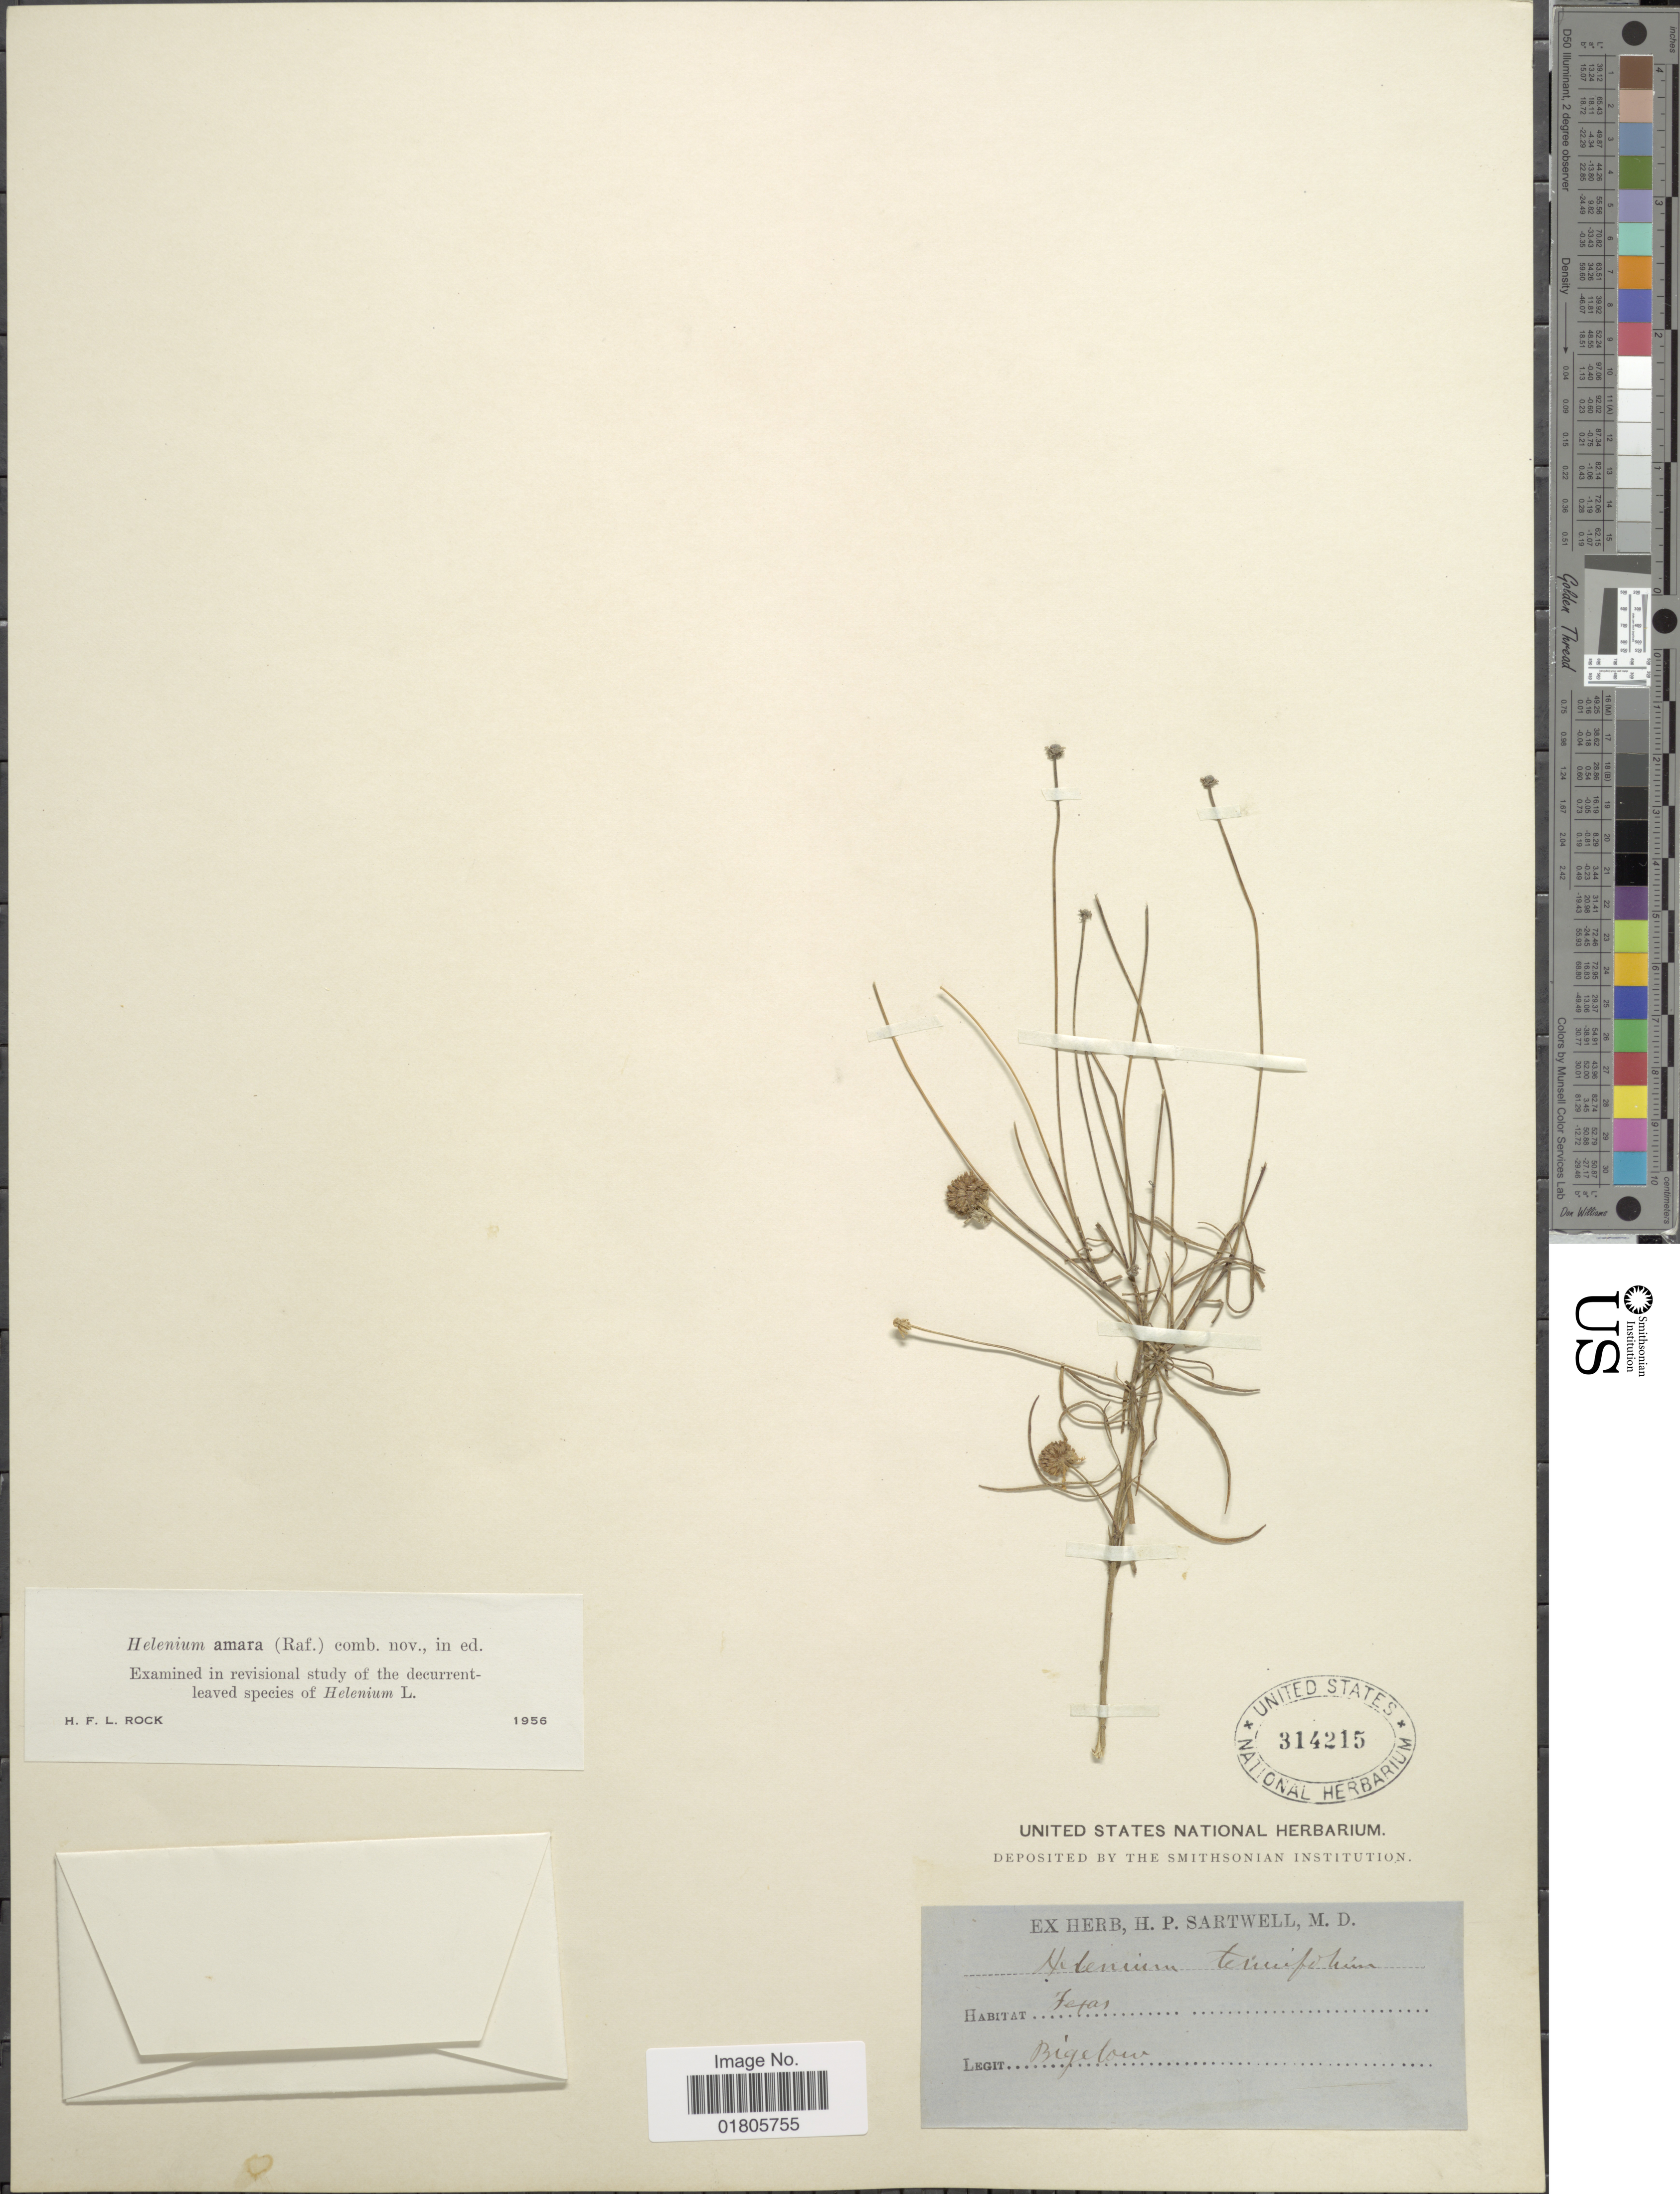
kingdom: Plantae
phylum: Tracheophyta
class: Magnoliopsida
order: Asterales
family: Asteraceae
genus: Helenium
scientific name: Helenium amarum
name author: (Raf.) H. Rock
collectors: ex herb. Sartwell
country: United States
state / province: Texas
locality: Bigelow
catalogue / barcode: US 314215